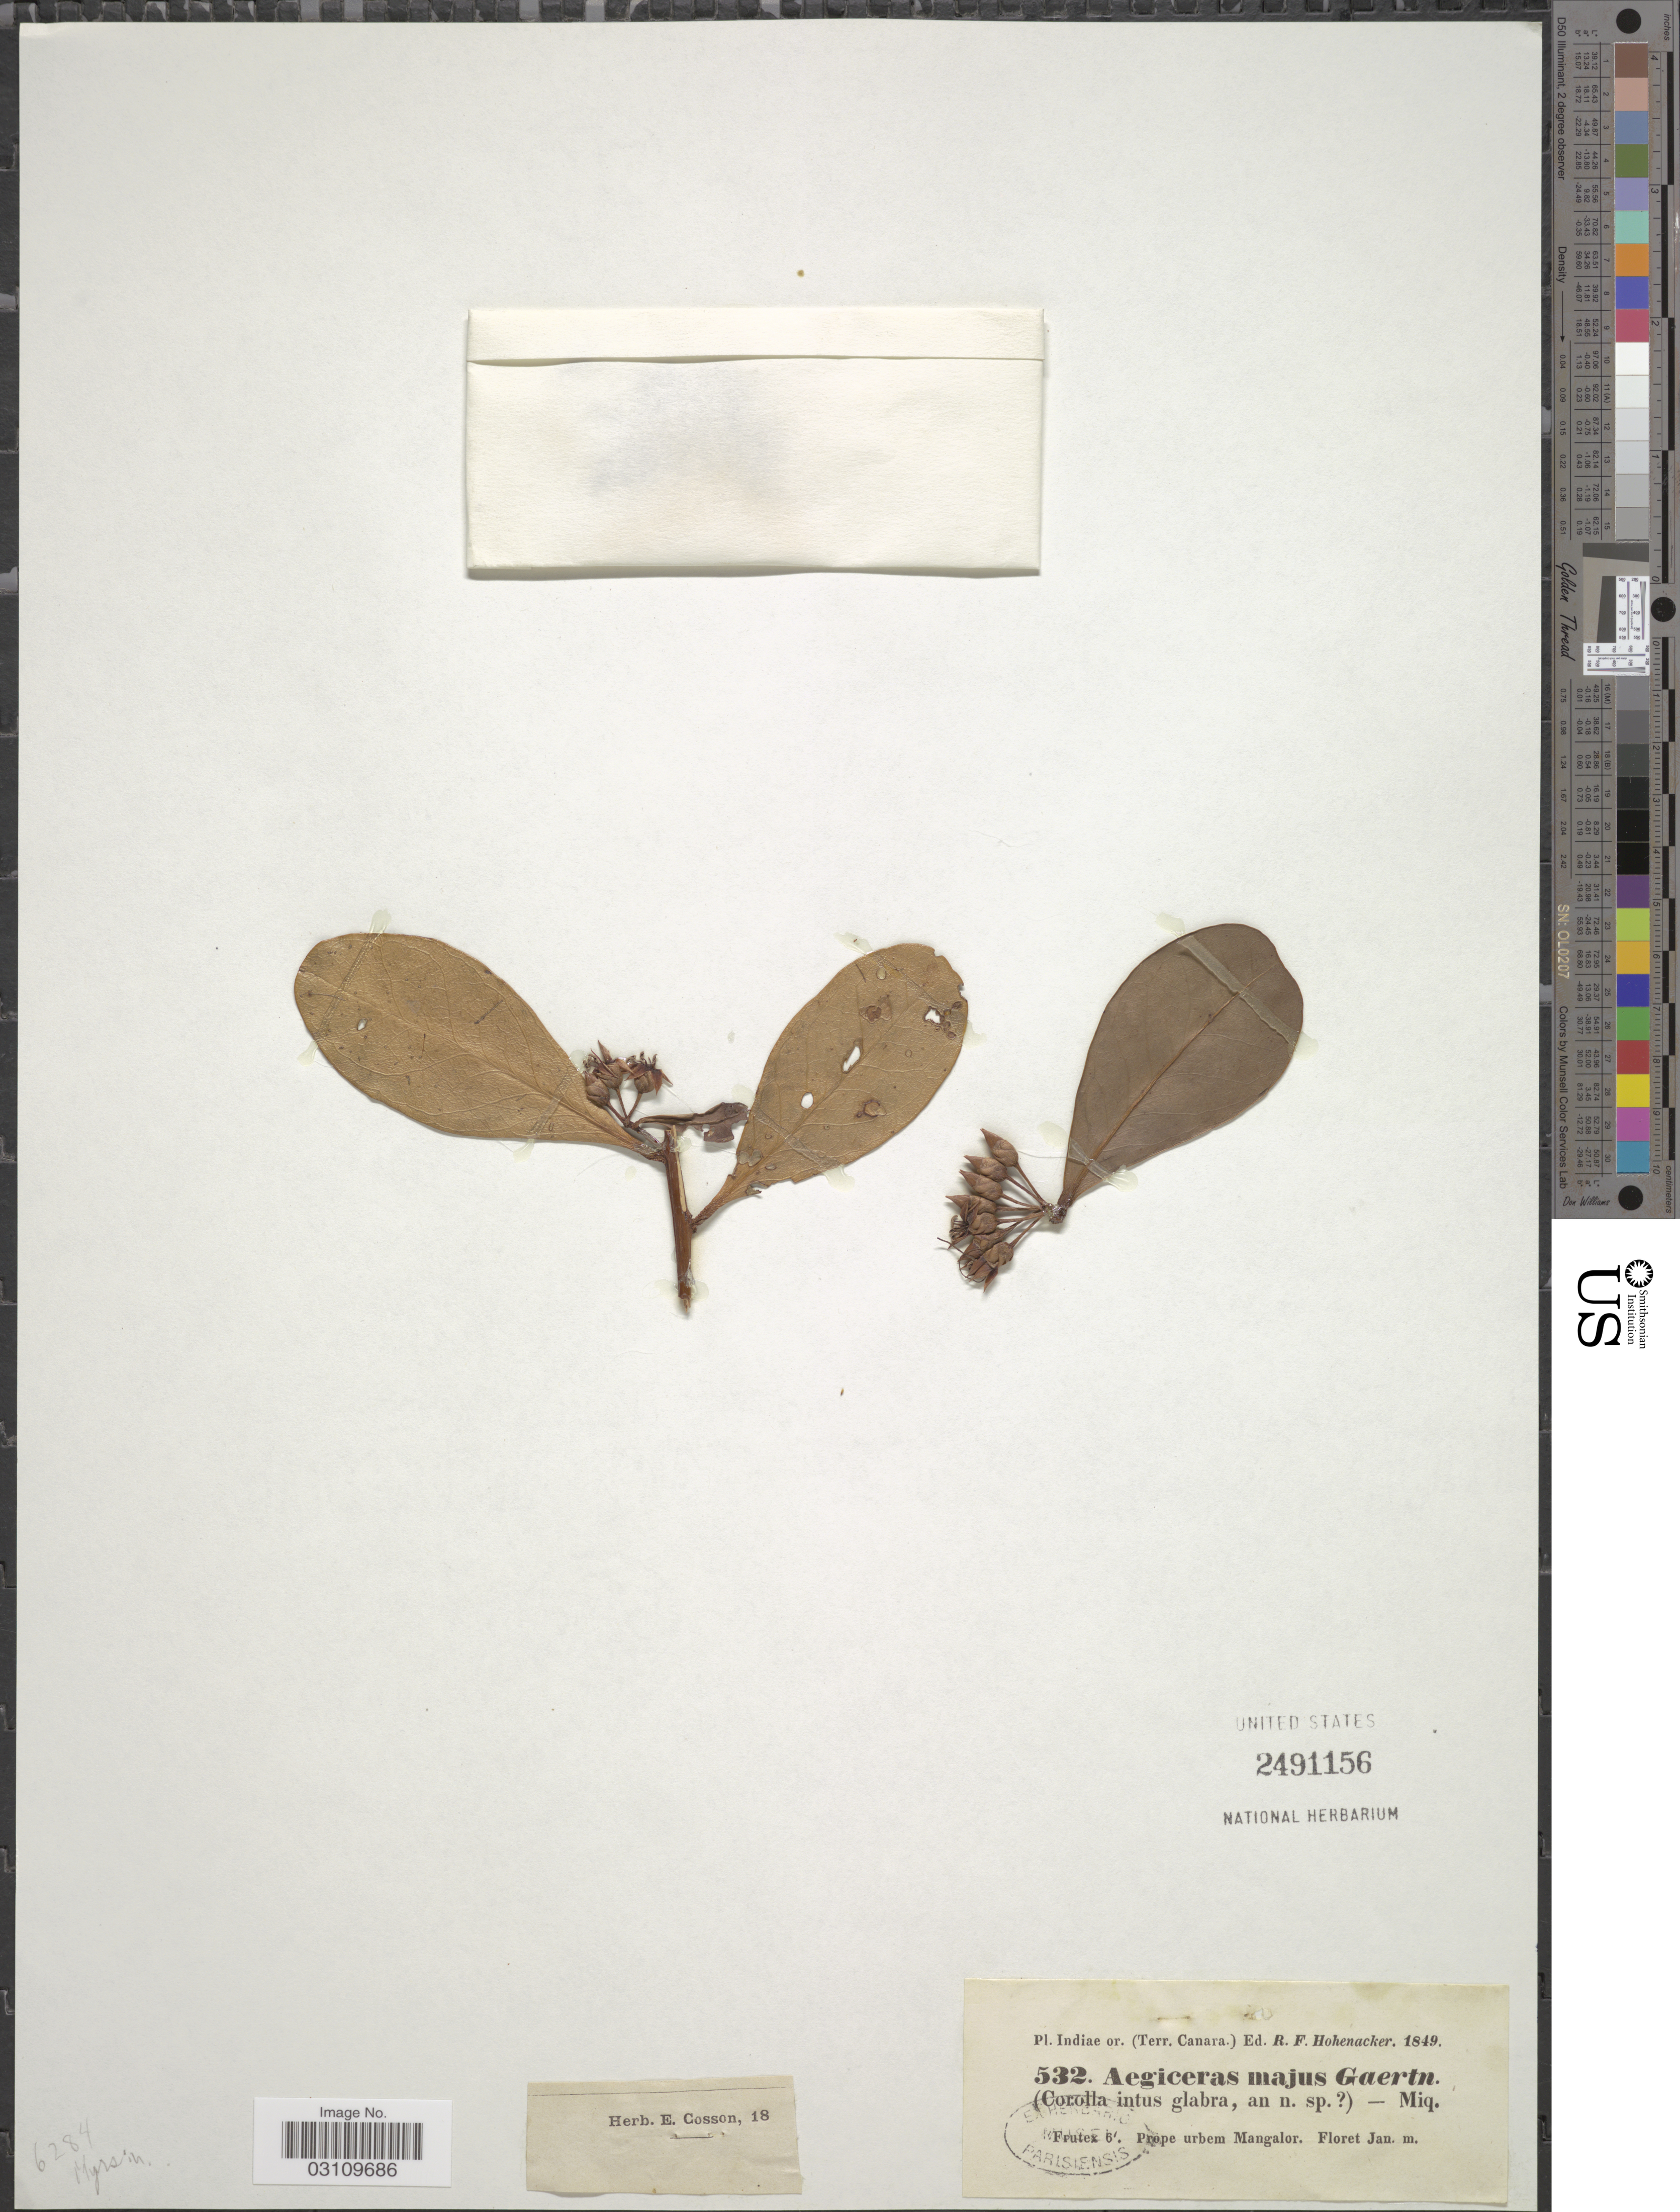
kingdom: Plantae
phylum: Tracheophyta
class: Magnoliopsida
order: Ericales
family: Primulaceae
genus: Aegiceras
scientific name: Aegiceras majus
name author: Gaertn.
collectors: R. F. Hohenacker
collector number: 532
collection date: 1849-01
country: India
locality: Indiae or. (Terr. Canara). Prope urbem Mangalor.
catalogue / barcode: US 2491156